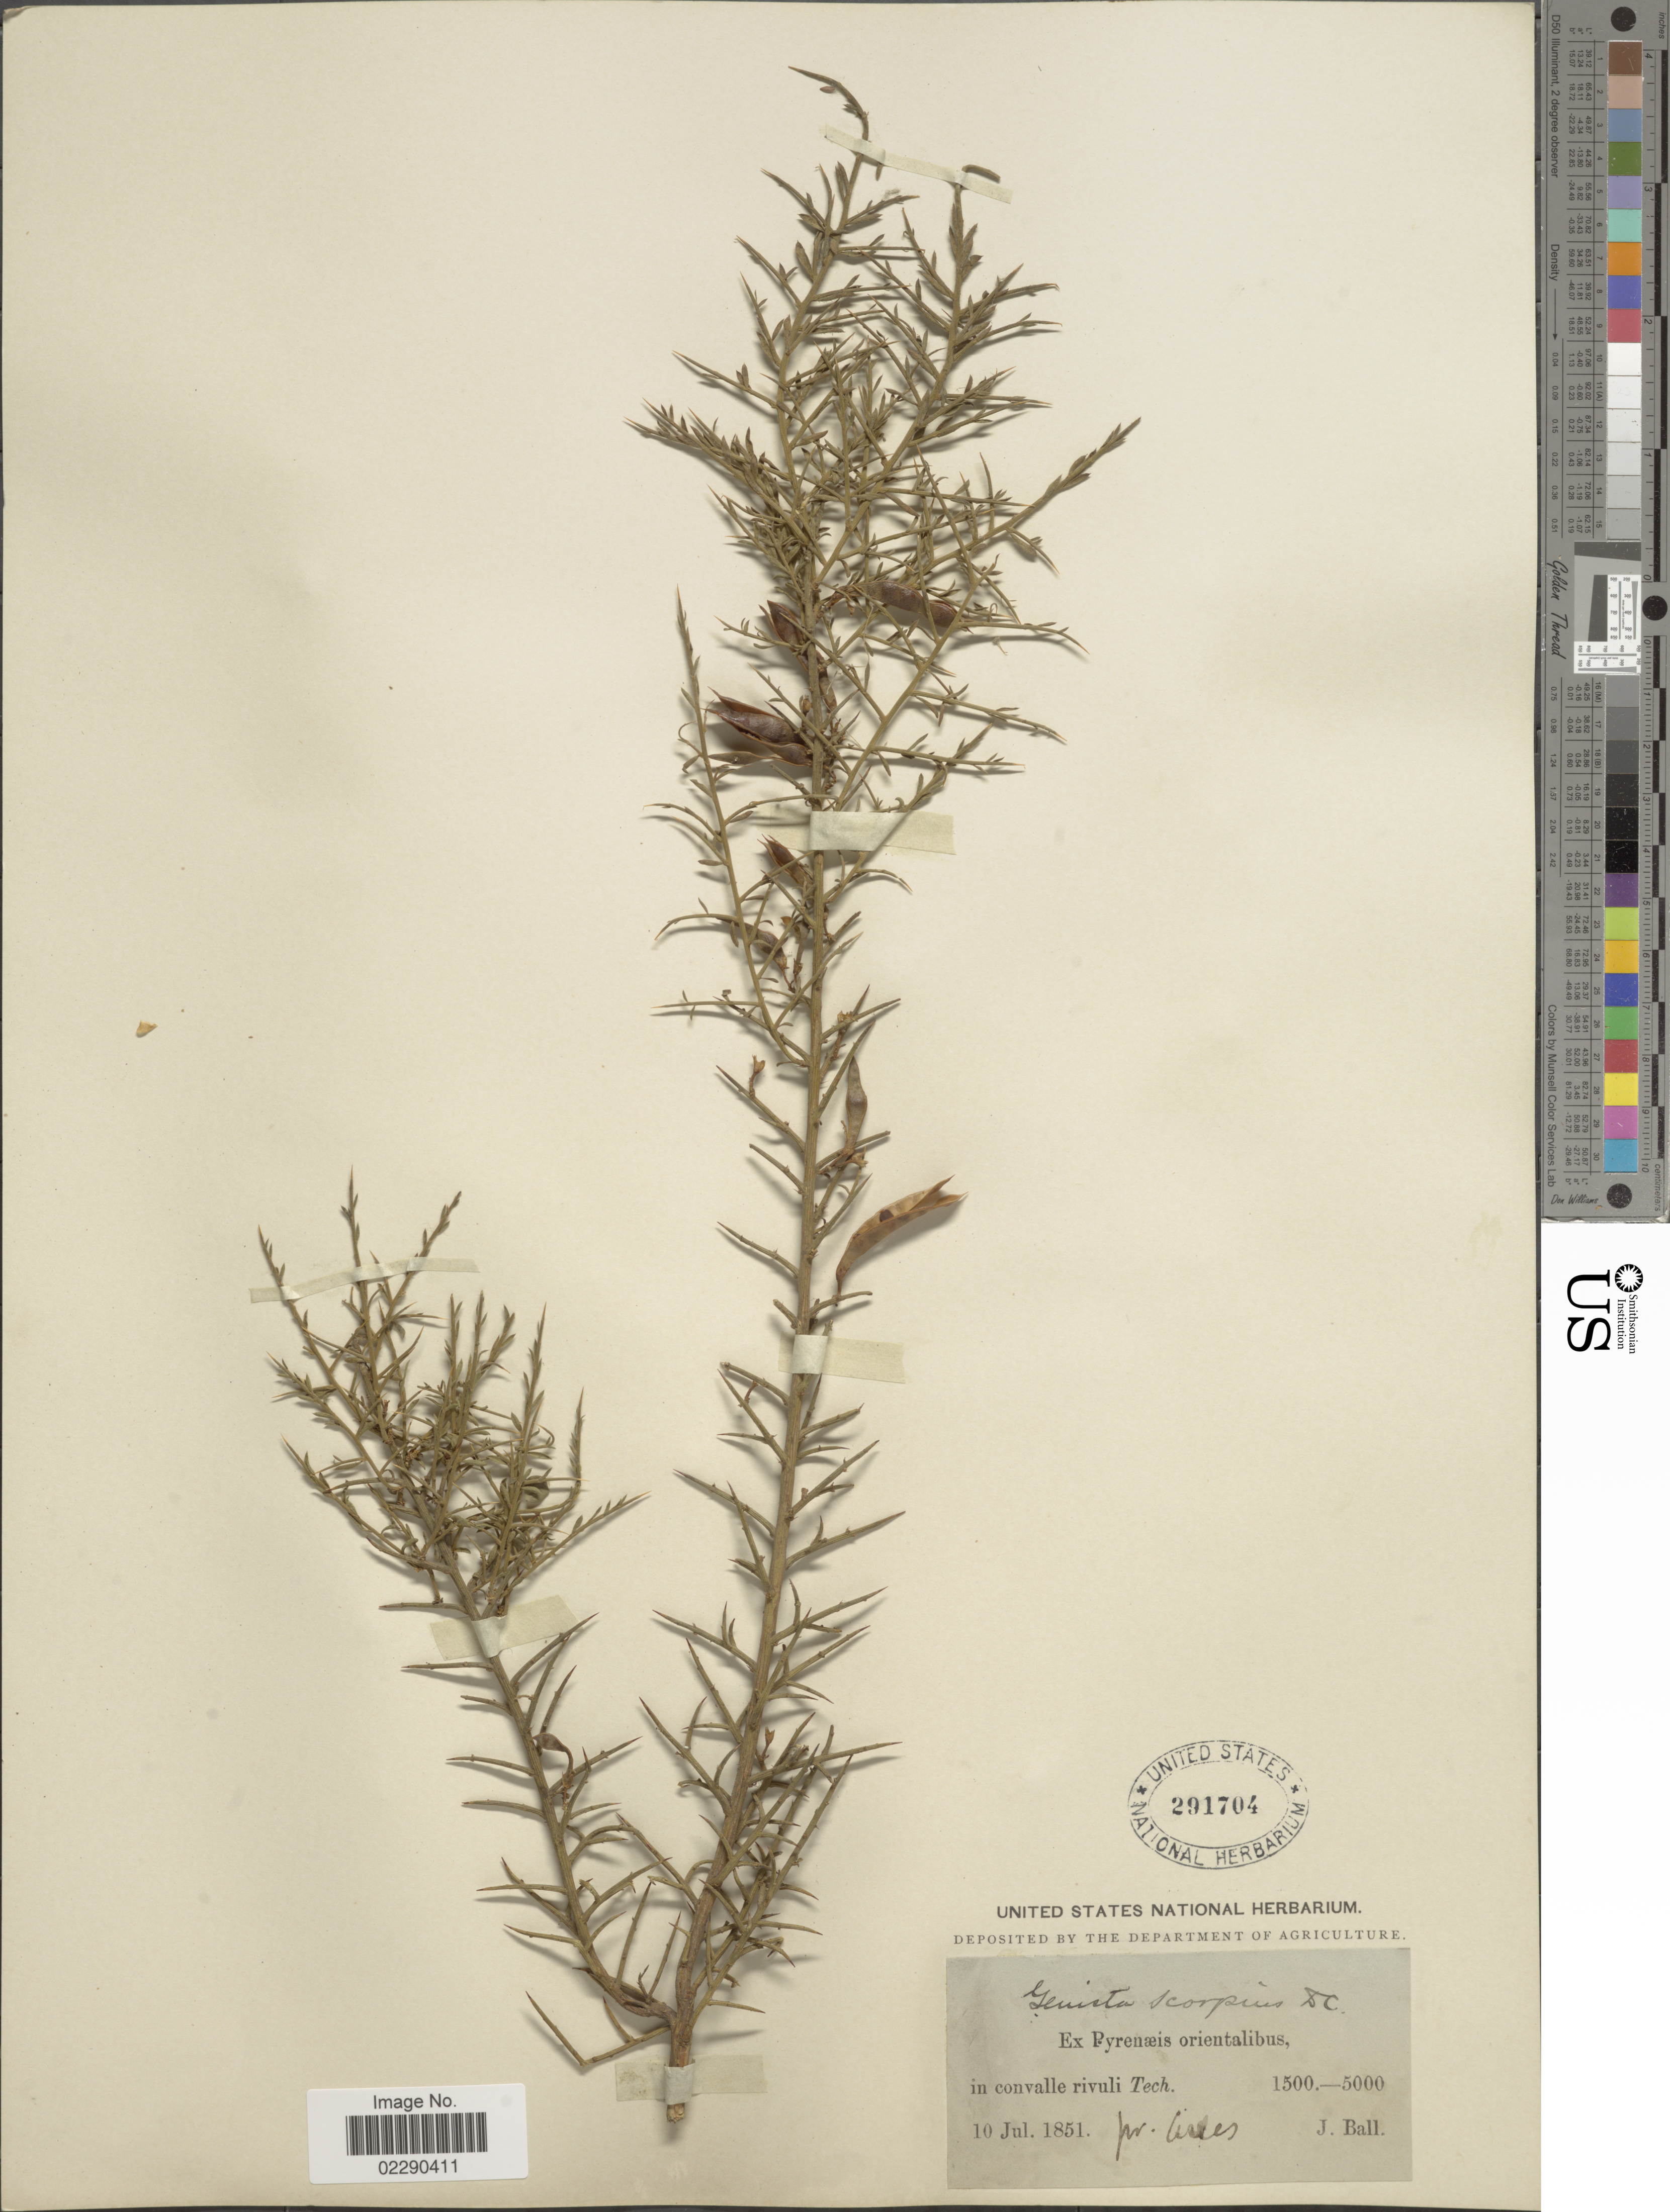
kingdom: Plantae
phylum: Tracheophyta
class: Magnoliopsida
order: Fabales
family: Fabaceae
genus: Genista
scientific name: Genista scorpius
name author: (L.) DC.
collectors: J. Ball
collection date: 1851-07-10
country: France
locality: Ex Pyrenaeis orientalibus, convalle rivuli Tech, pr. Aixes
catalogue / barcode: US 291704